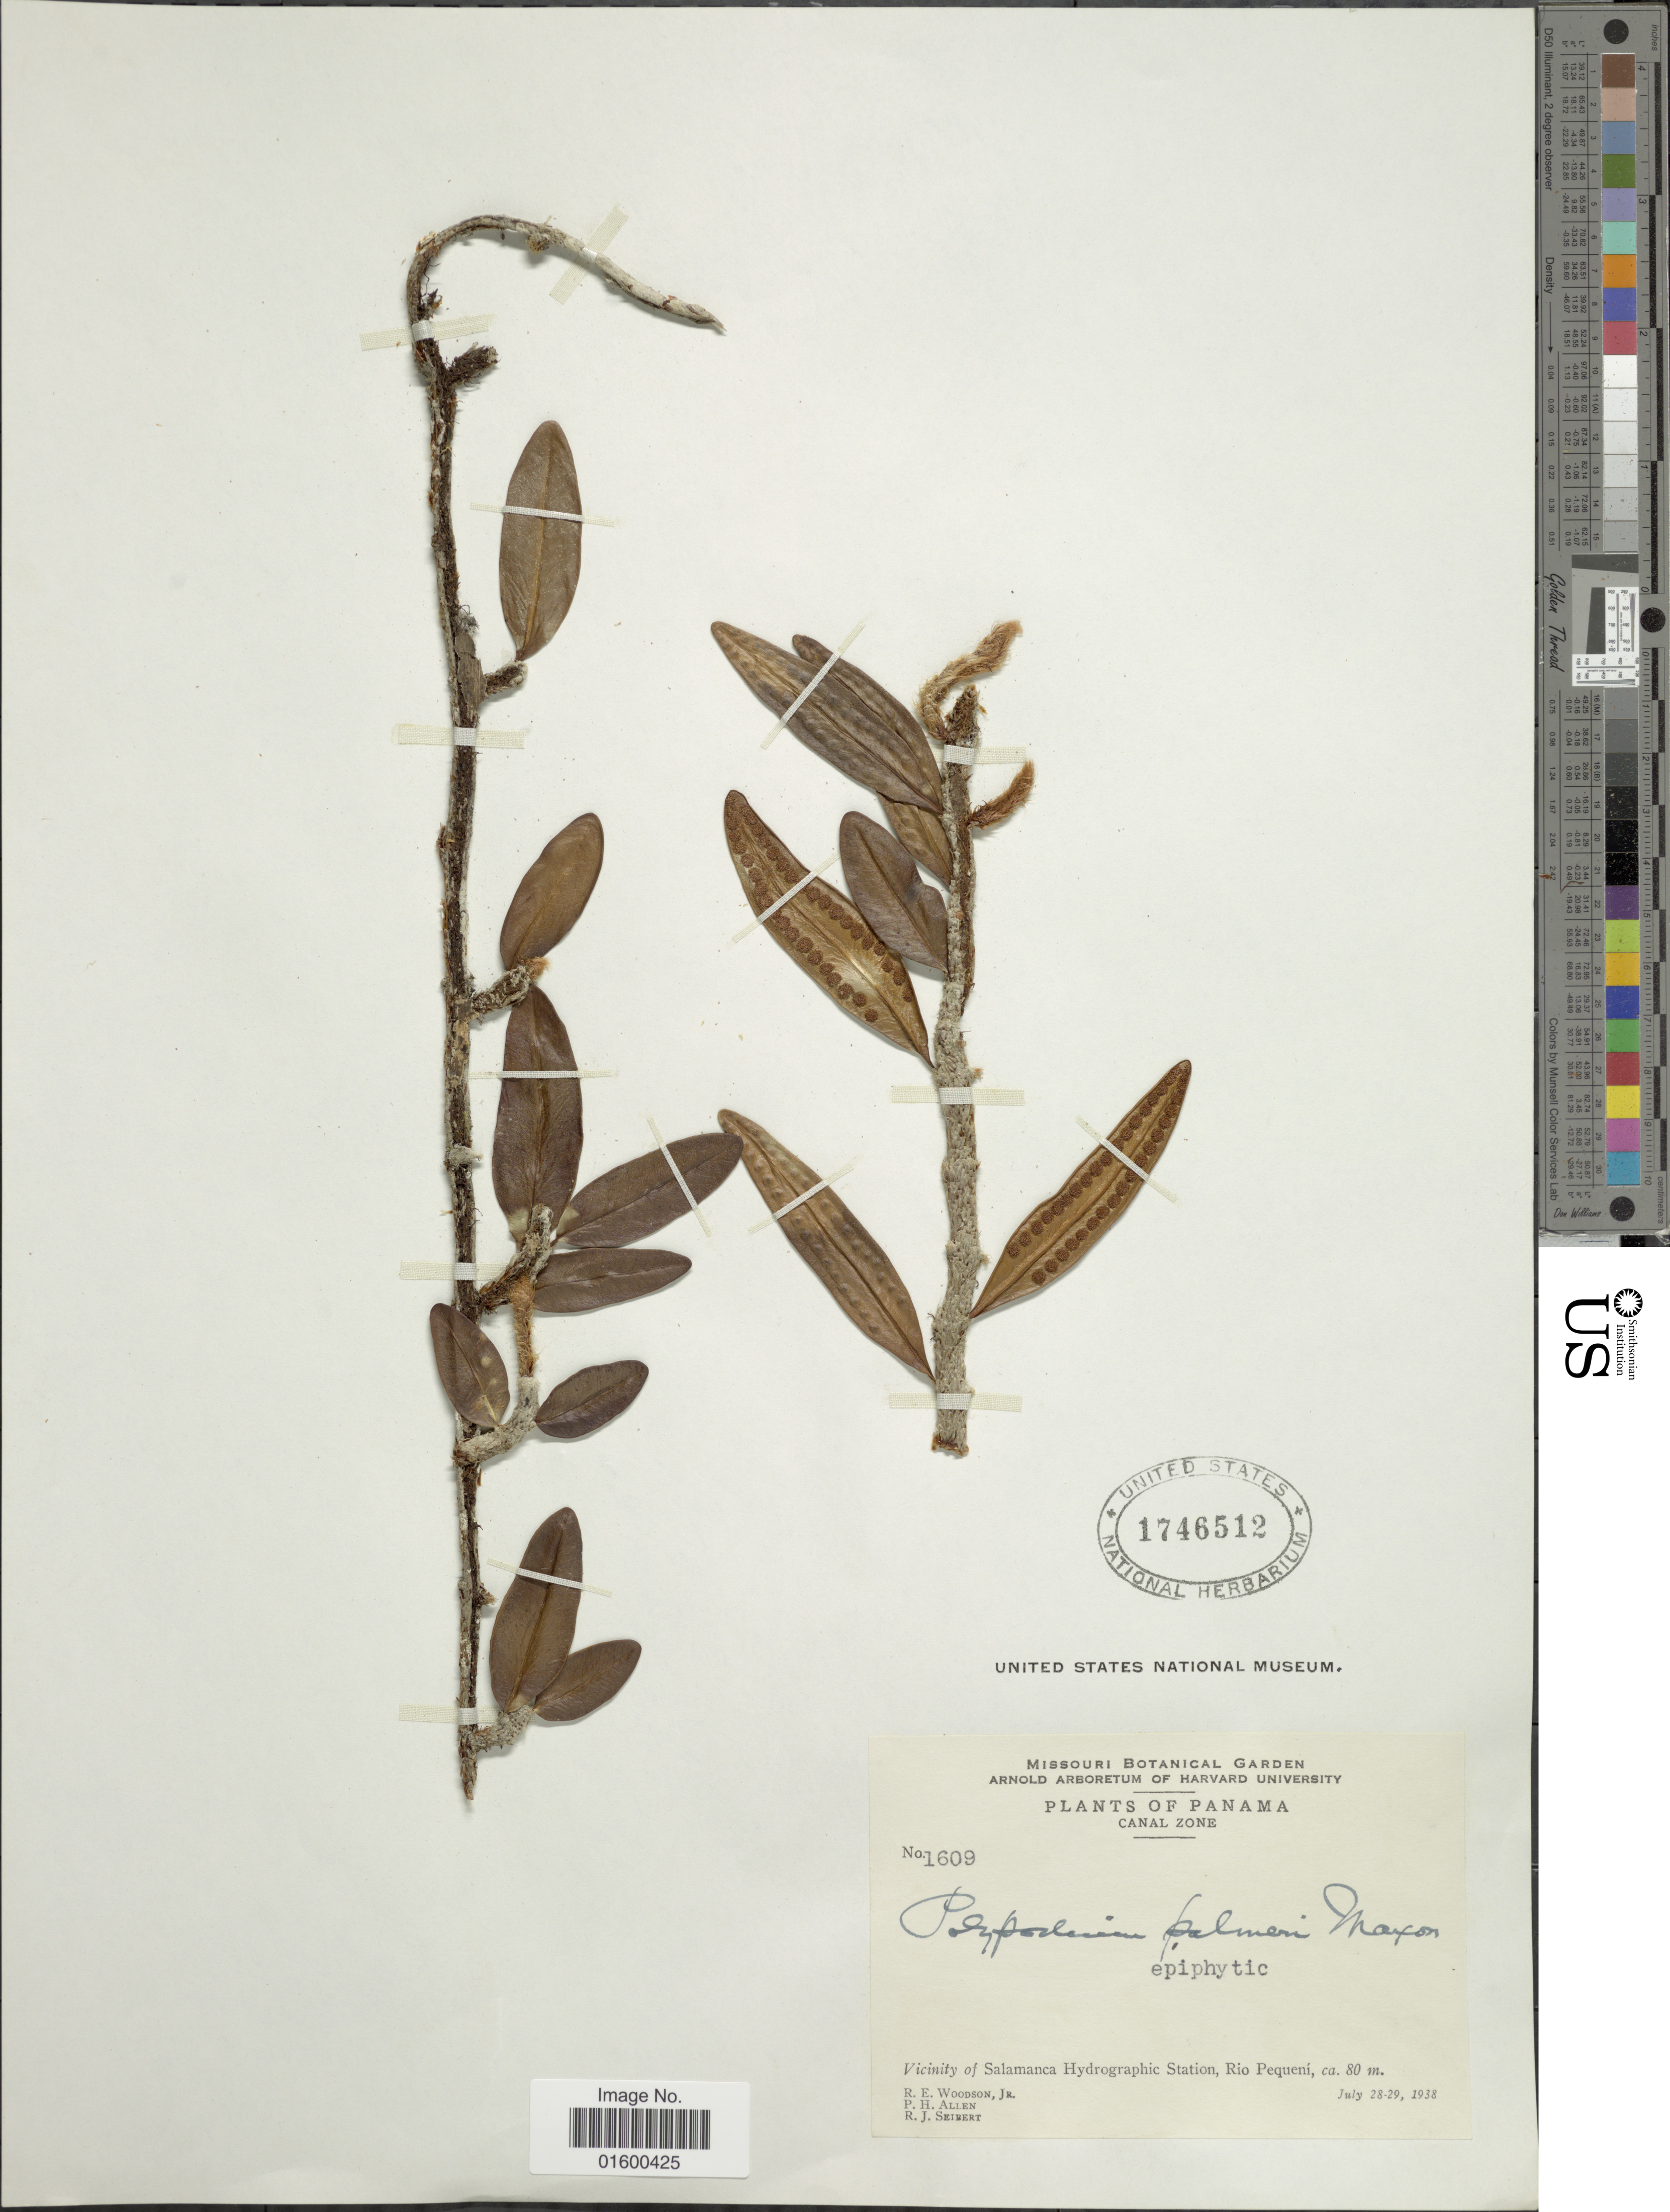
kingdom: Plantae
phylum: Tracheophyta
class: Polypodiopsida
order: Polypodiales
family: Polypodiaceae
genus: Microgramma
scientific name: Microgramma nitida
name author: (J. Sm.) A.R. Sm.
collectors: R. E. Woodson, P. H. Allen & R. J. Seibert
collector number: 1609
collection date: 1938-07-28/1938-07-29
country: Panama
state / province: Colón / Panamá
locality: Canal Zone, Vicinity of Salamanca Hydrographic Station, Rio Pequeni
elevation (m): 80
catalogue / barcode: US 1746512